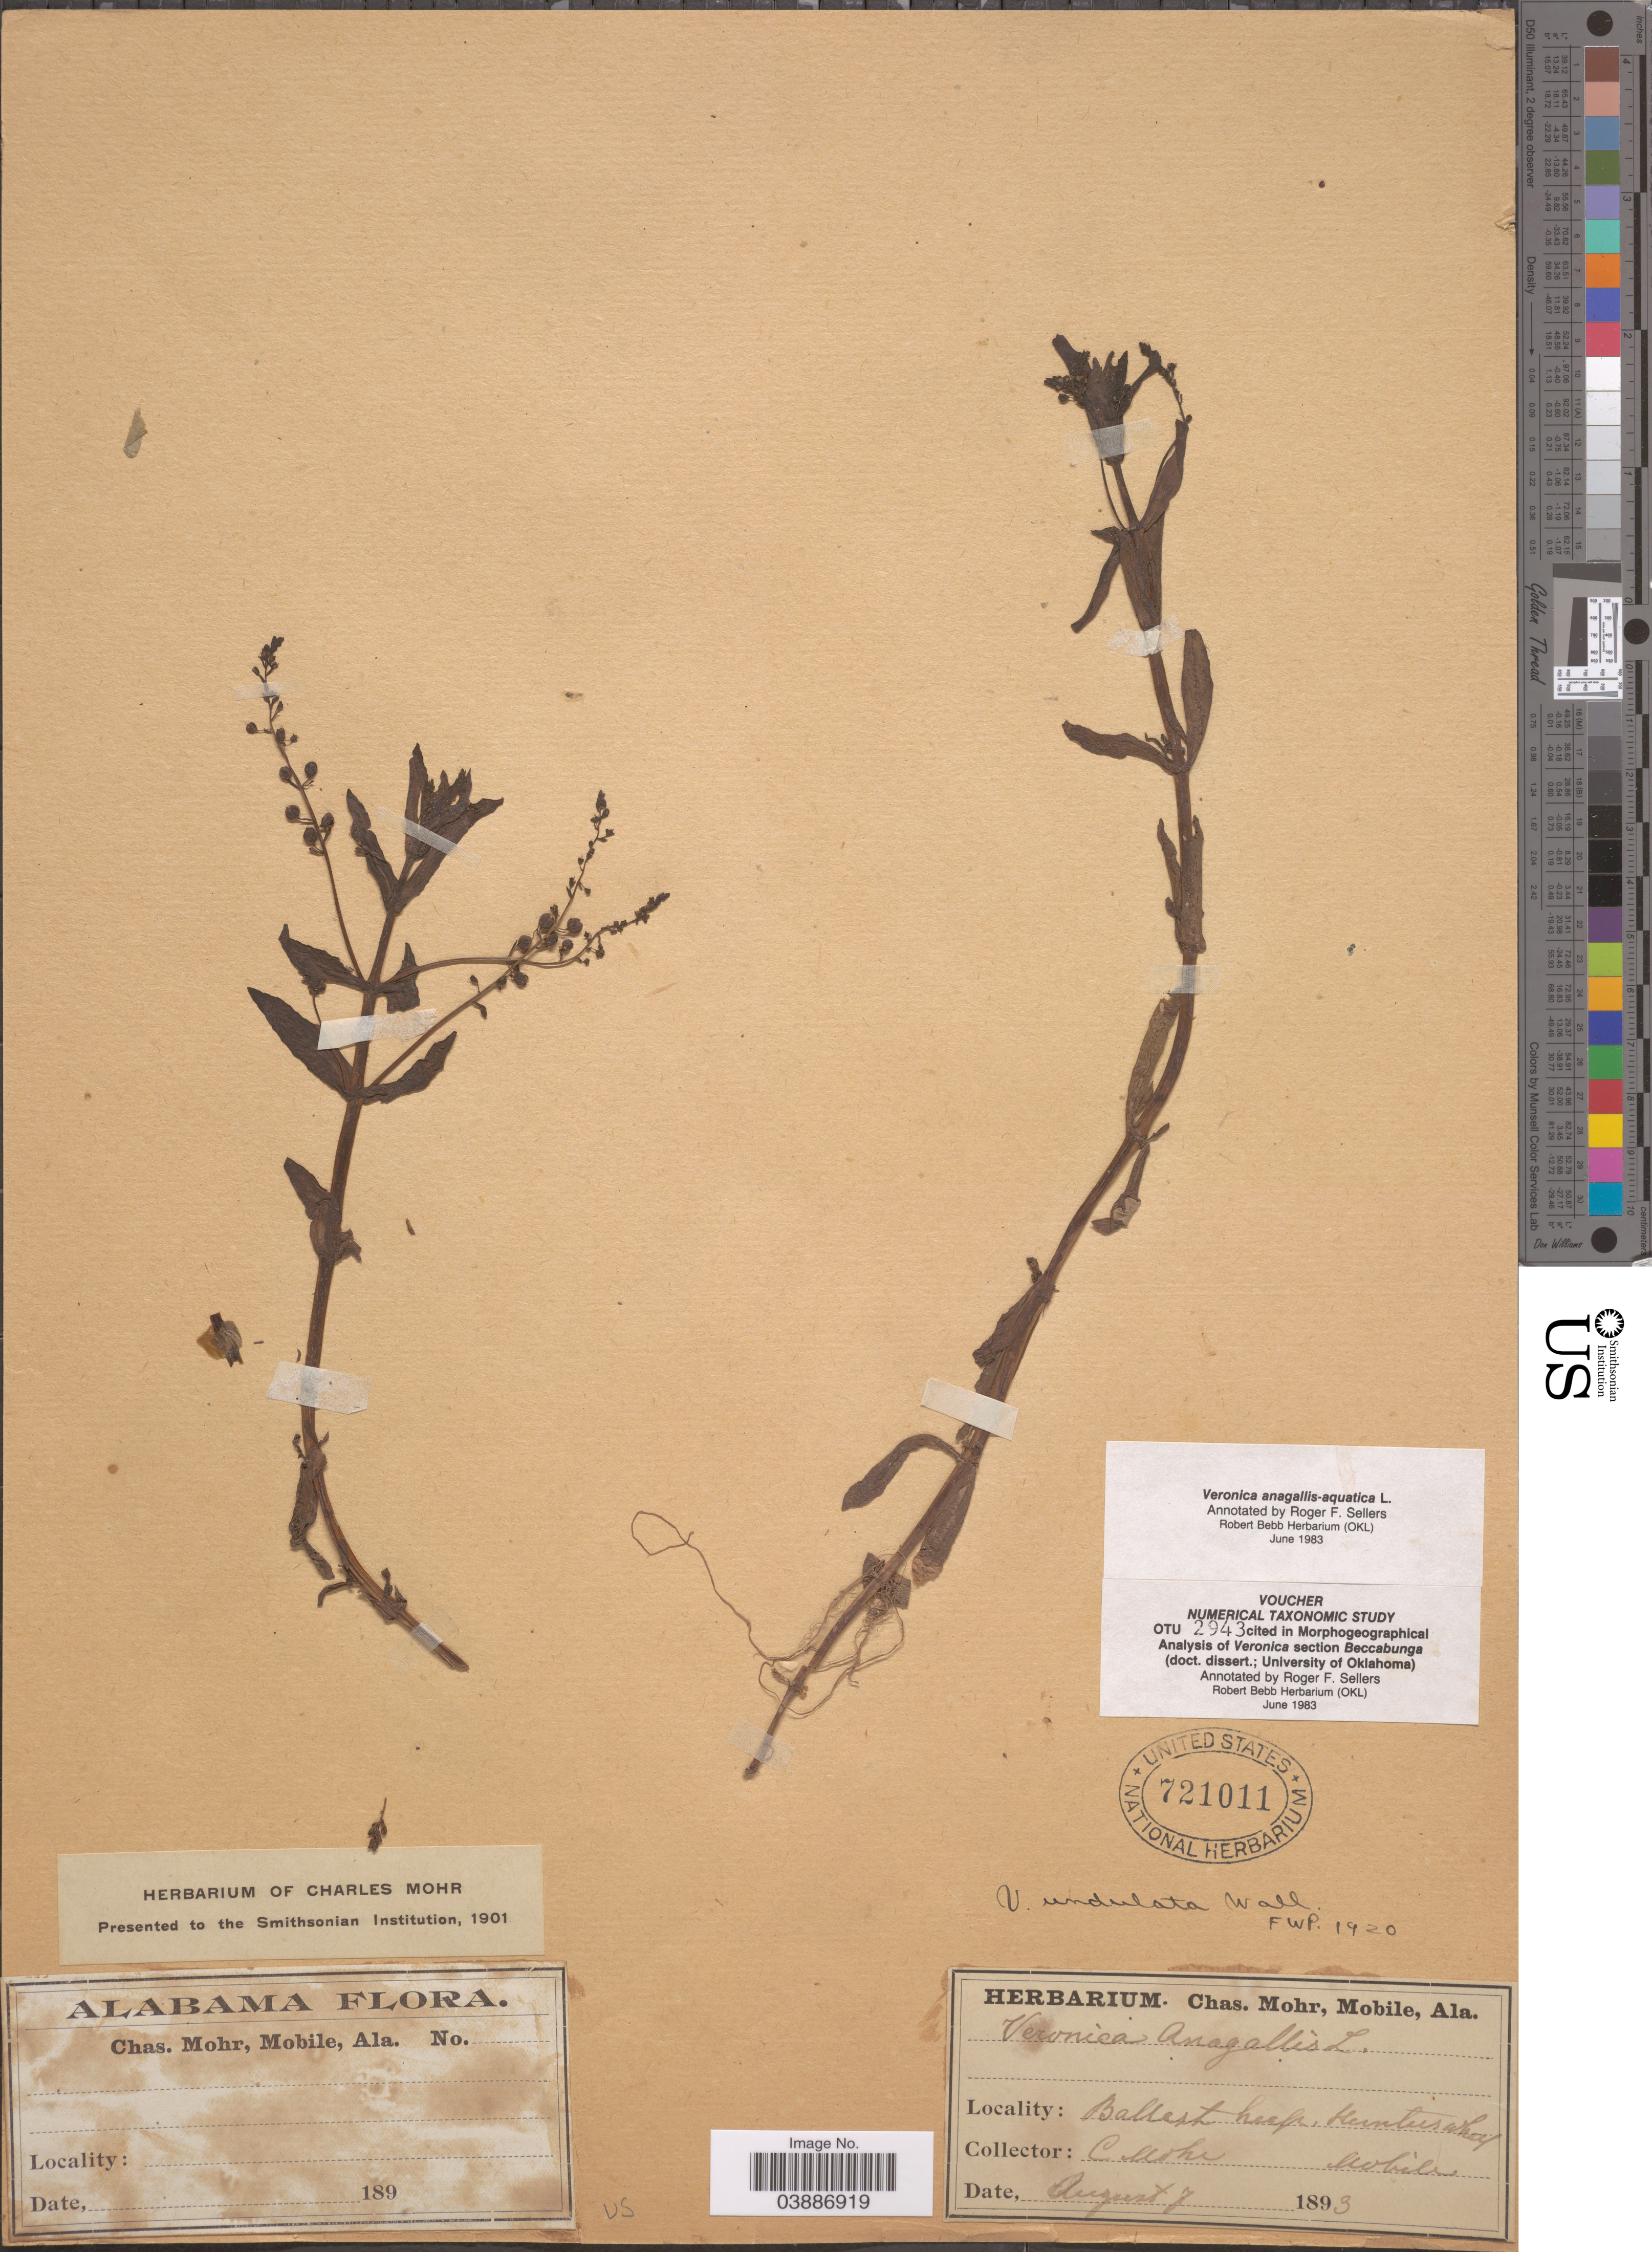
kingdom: Plantae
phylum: Tracheophyta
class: Magnoliopsida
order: Lamiales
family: Plantaginaceae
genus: Veronica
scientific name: Veronica anagallis-aquatica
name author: L.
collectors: Mohr, C. T. (herbarium)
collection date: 1893-08-07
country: United States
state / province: Alabama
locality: Ballast heap, Hunters wharf. Mobile.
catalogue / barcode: US 721011